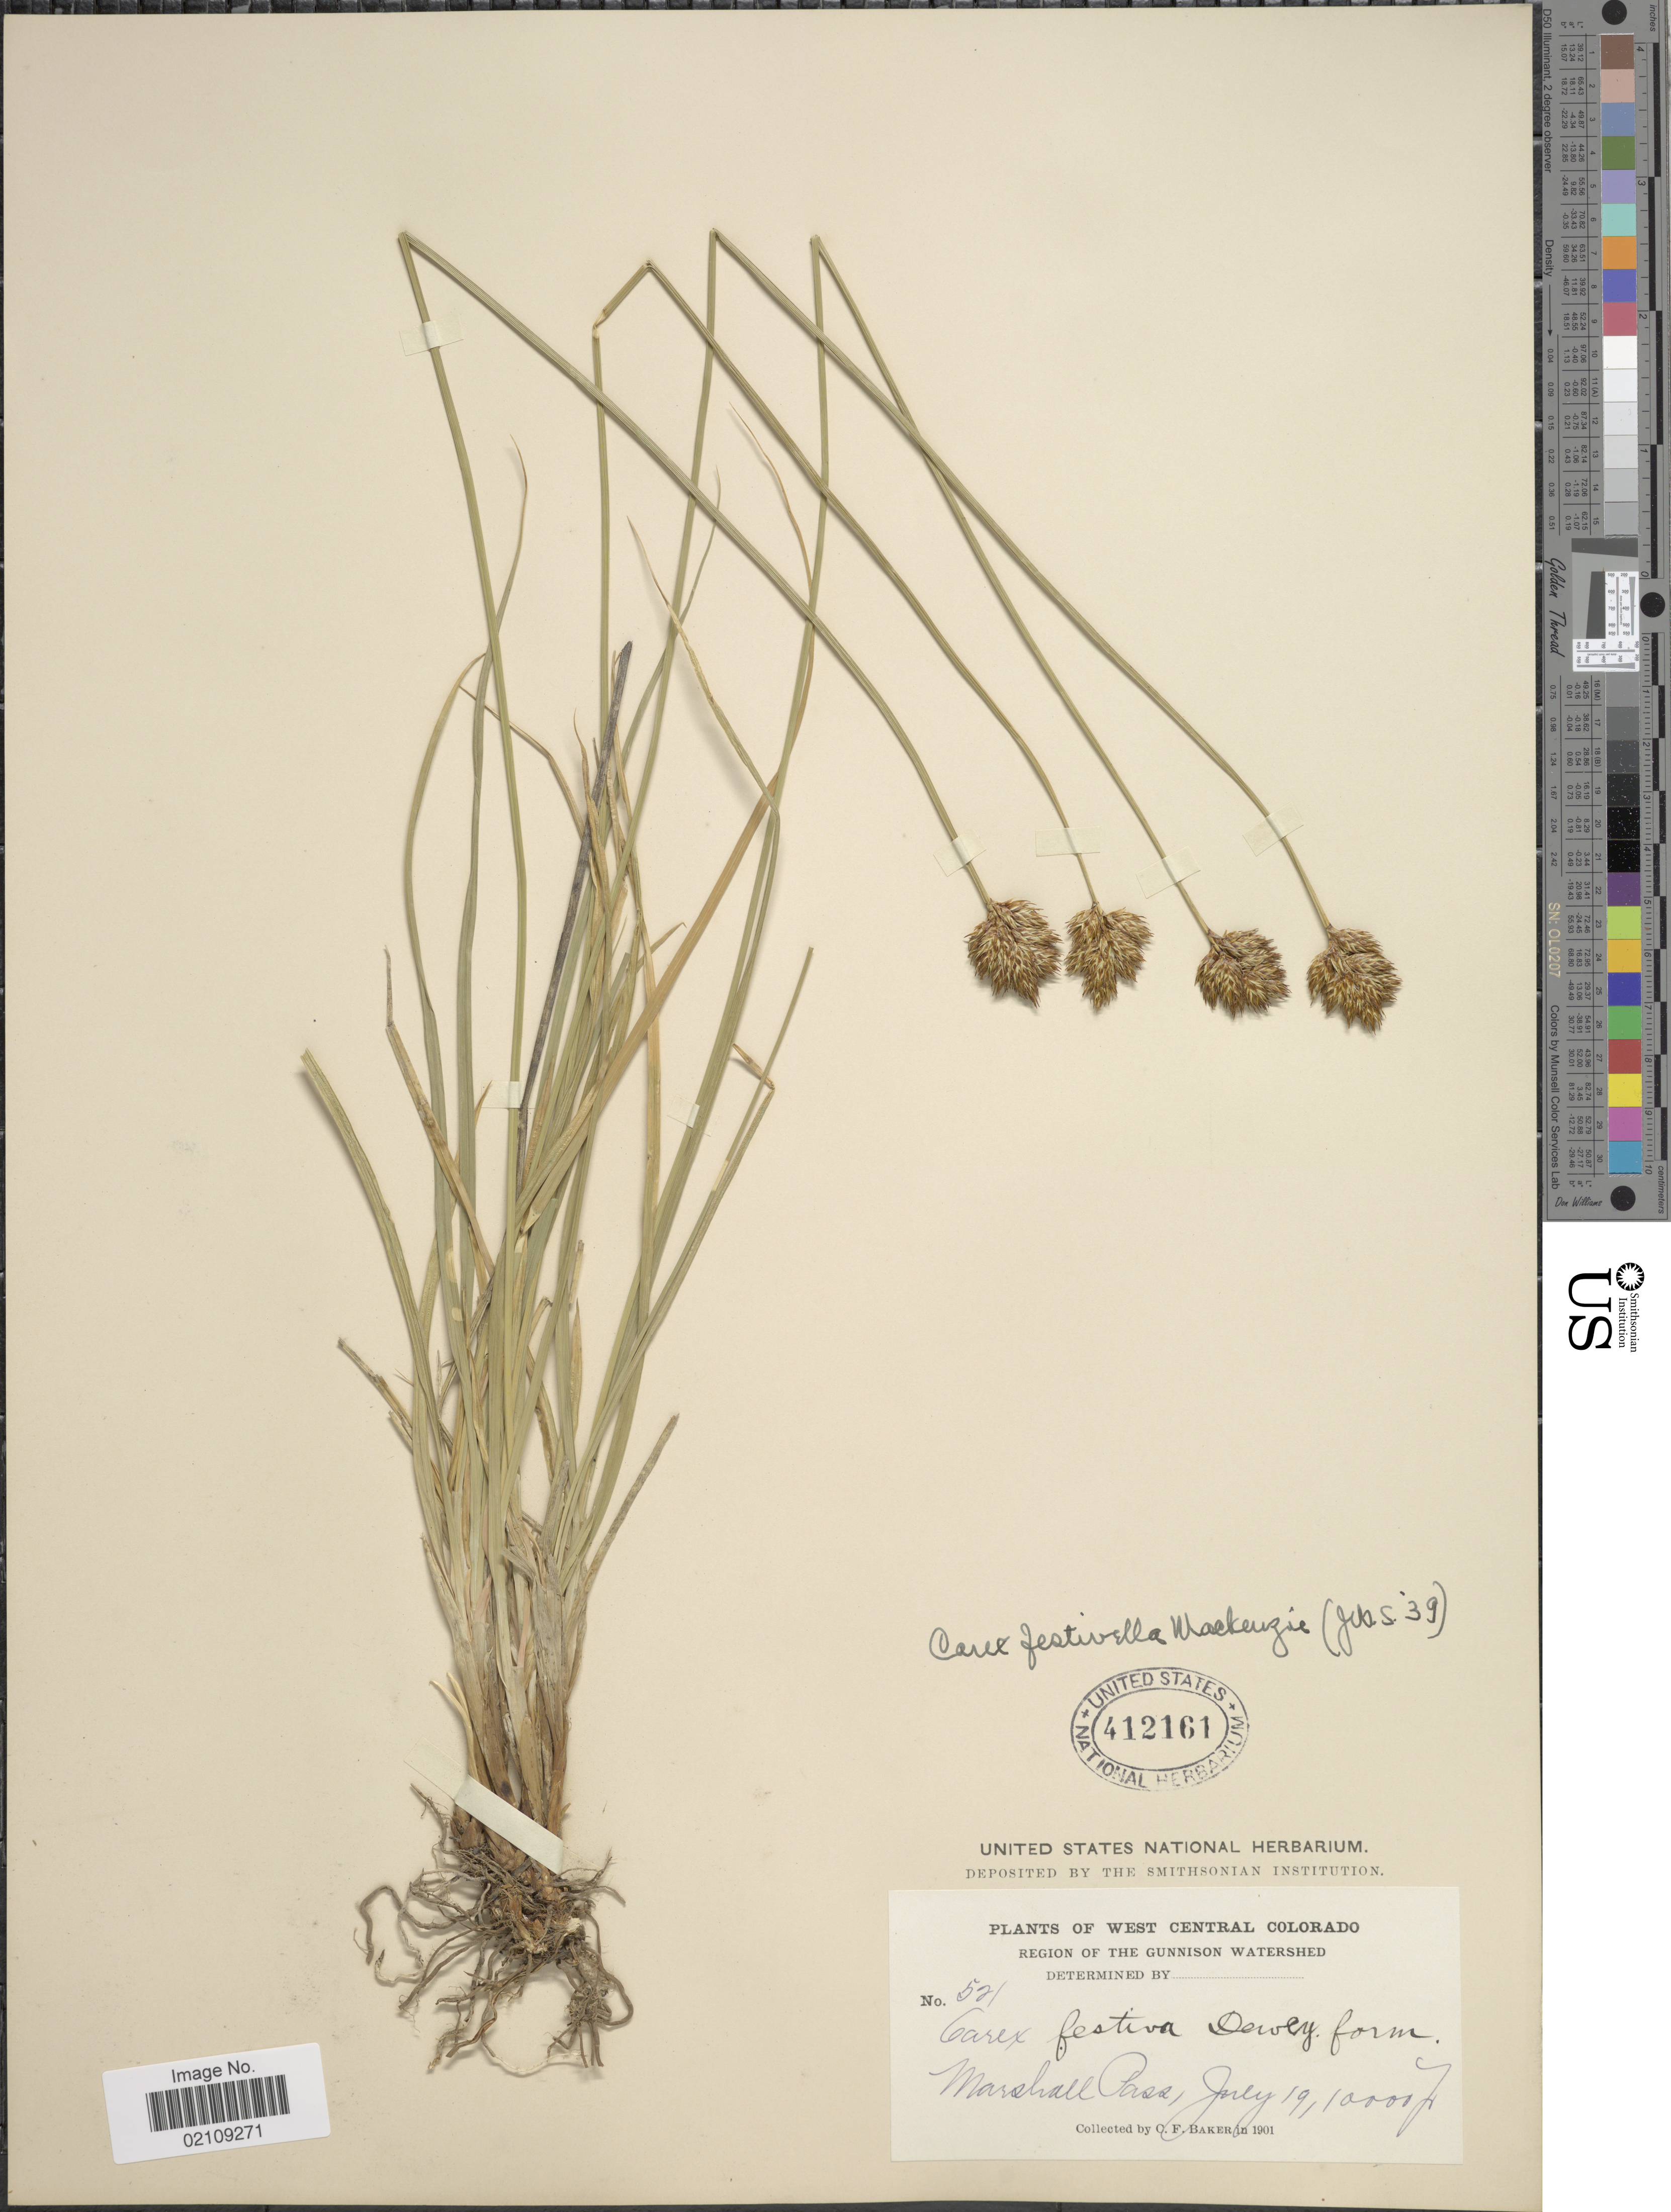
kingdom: Plantae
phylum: Tracheophyta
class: Liliopsida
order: Poales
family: Cyperaceae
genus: Carex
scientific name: Carex microptera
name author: Mack.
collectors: C. F. Baker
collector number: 521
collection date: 1901-07-19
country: United States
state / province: Colorado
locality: West Central Colorado, Region of The Gunnison Watershed, Marshall Pass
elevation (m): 3048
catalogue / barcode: US 412161